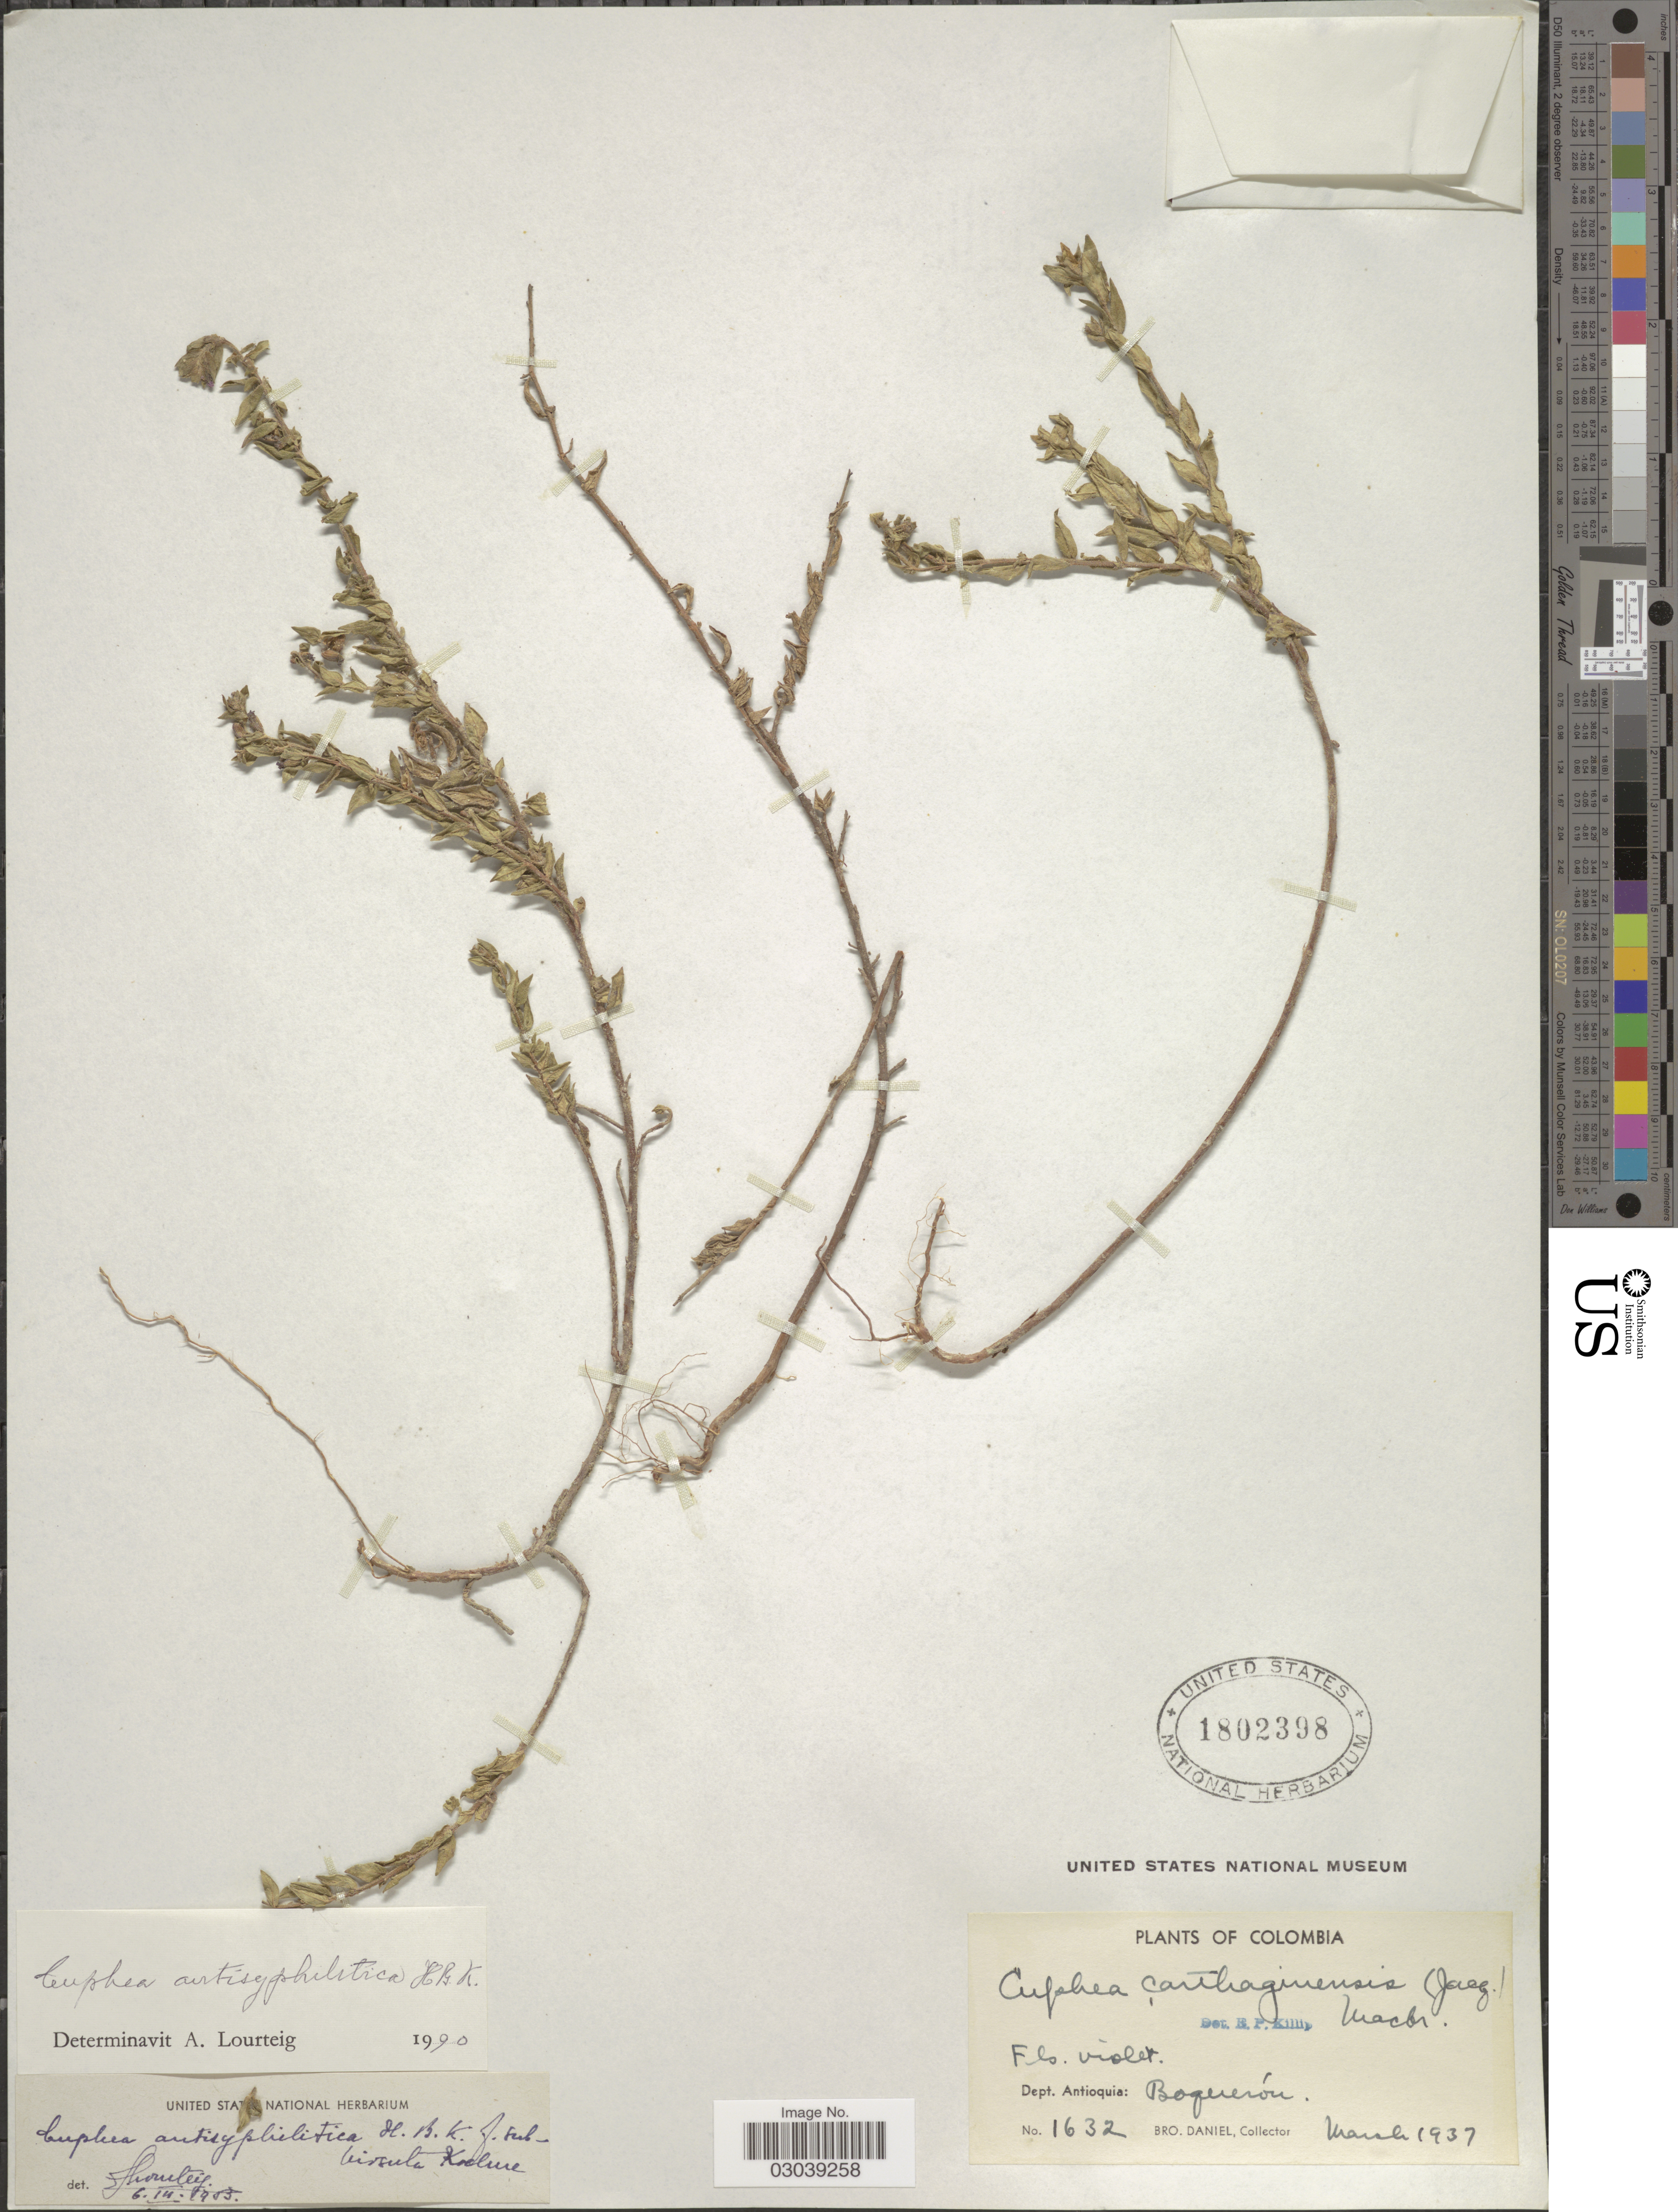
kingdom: Plantae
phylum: Tracheophyta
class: Magnoliopsida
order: Myrtales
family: Lythraceae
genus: Cuphea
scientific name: Cuphea antisyphilitica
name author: Kunth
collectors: Bro. Daniel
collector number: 1632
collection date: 1937-03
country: Colombia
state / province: Antioquia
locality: Dept. Antioquia: Boquerón.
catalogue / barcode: US 1802398